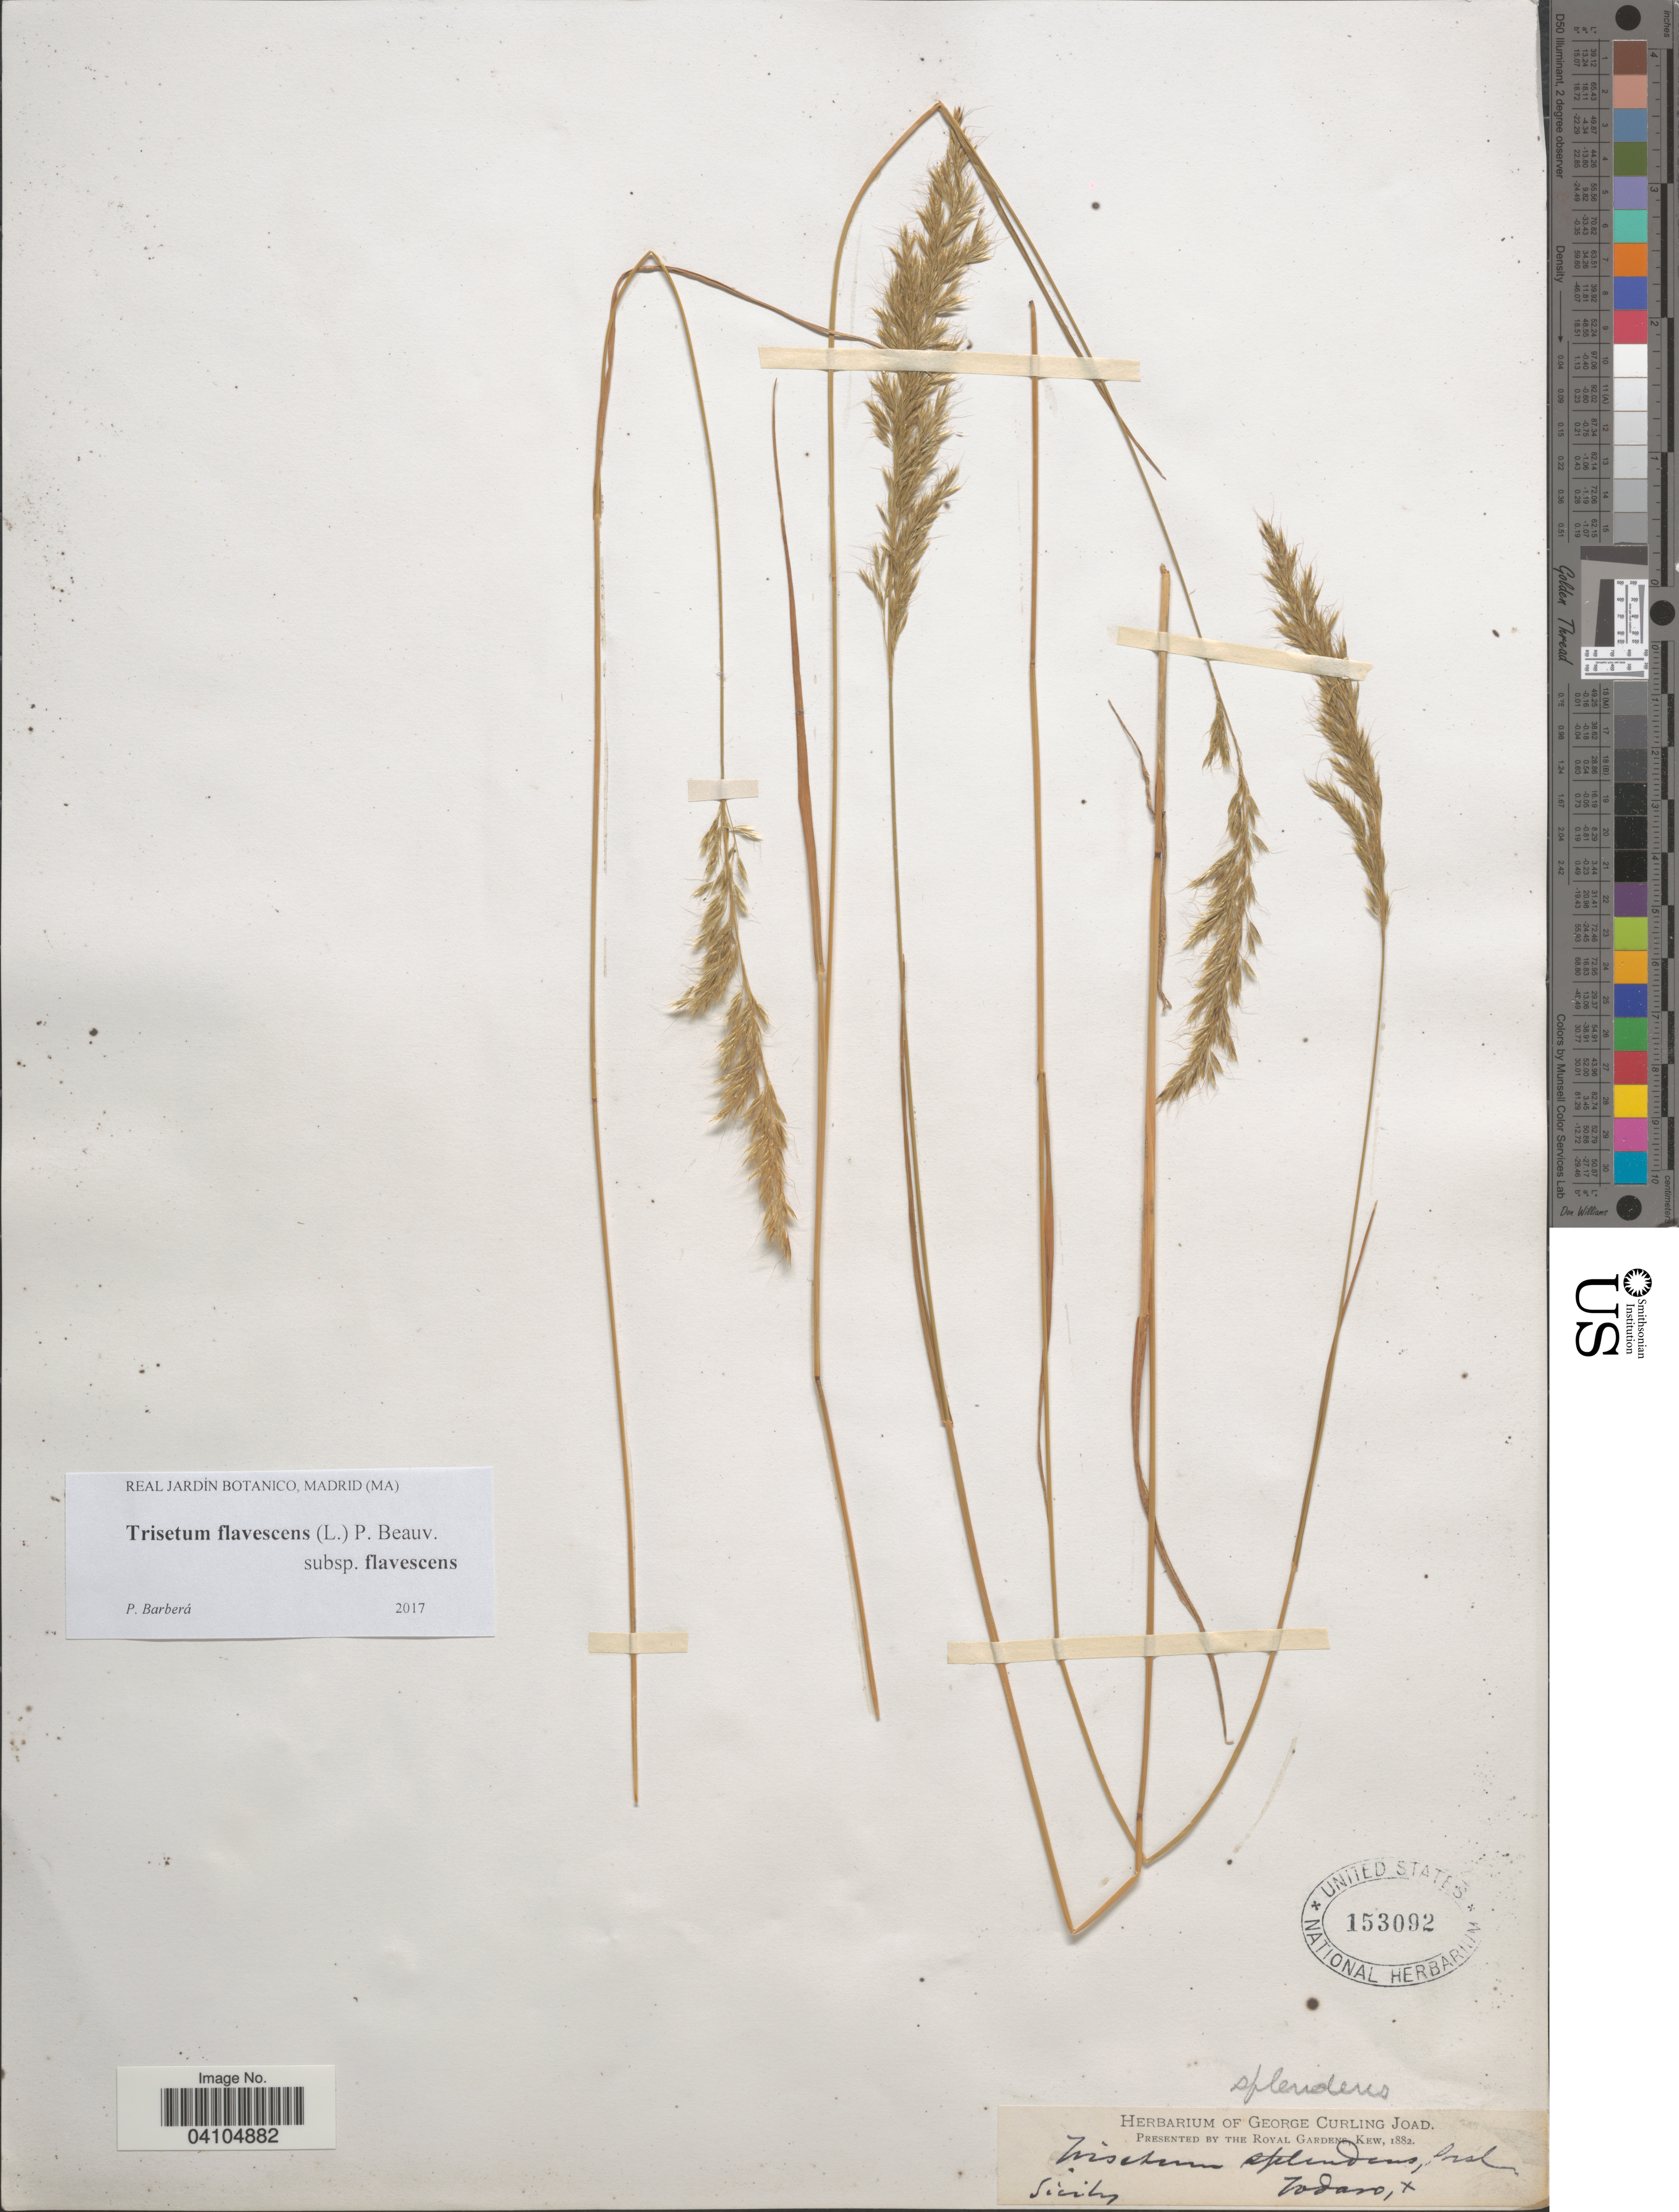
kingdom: Plantae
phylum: Tracheophyta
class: Liliopsida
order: Poales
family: Poaceae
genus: Trisetum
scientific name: Trisetum flavescens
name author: (L.) P. Beauv.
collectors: Todaro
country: Italy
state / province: Siciliana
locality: Sicily.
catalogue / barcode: US 153092